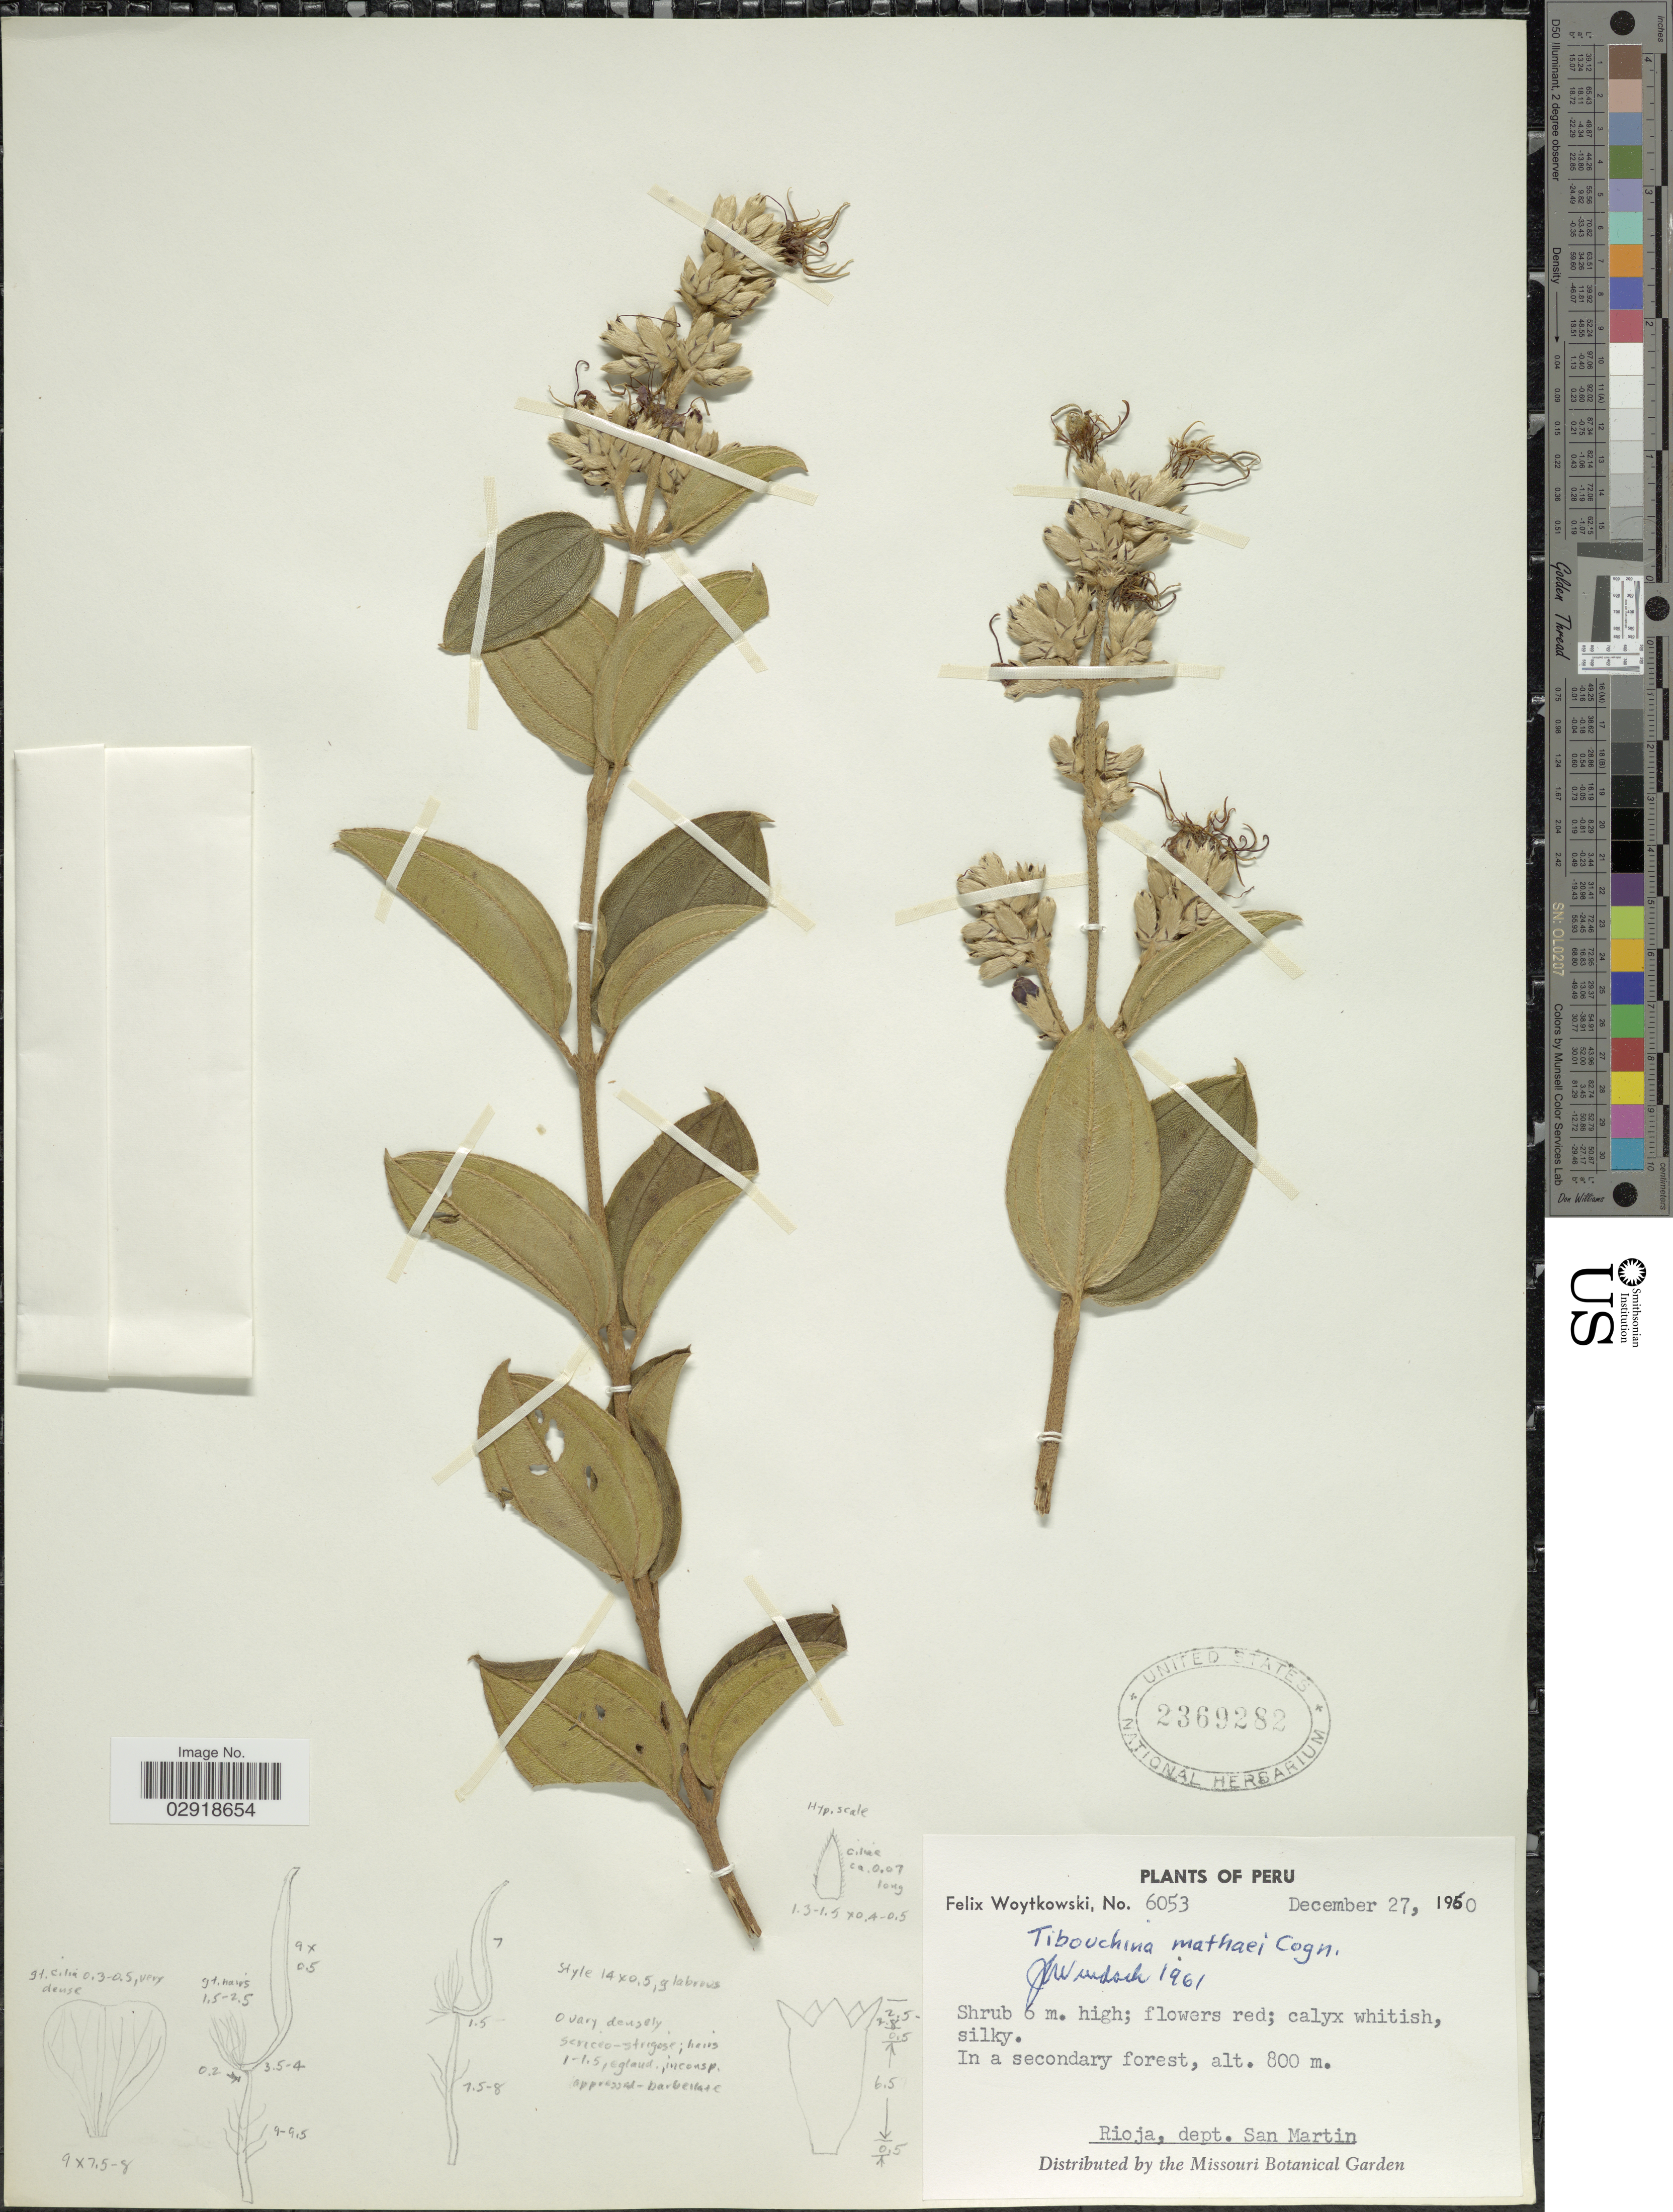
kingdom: Plantae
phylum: Tracheophyta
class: Magnoliopsida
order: Myrtales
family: Melastomataceae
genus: Tibouchina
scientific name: Tibouchina matthaei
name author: Cogn. in Mart.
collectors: F. Woytkowski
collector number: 6053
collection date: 1960-12-27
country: Peru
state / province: San Martín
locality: Rioja, dept. San Martin.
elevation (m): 800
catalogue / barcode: US 2369282